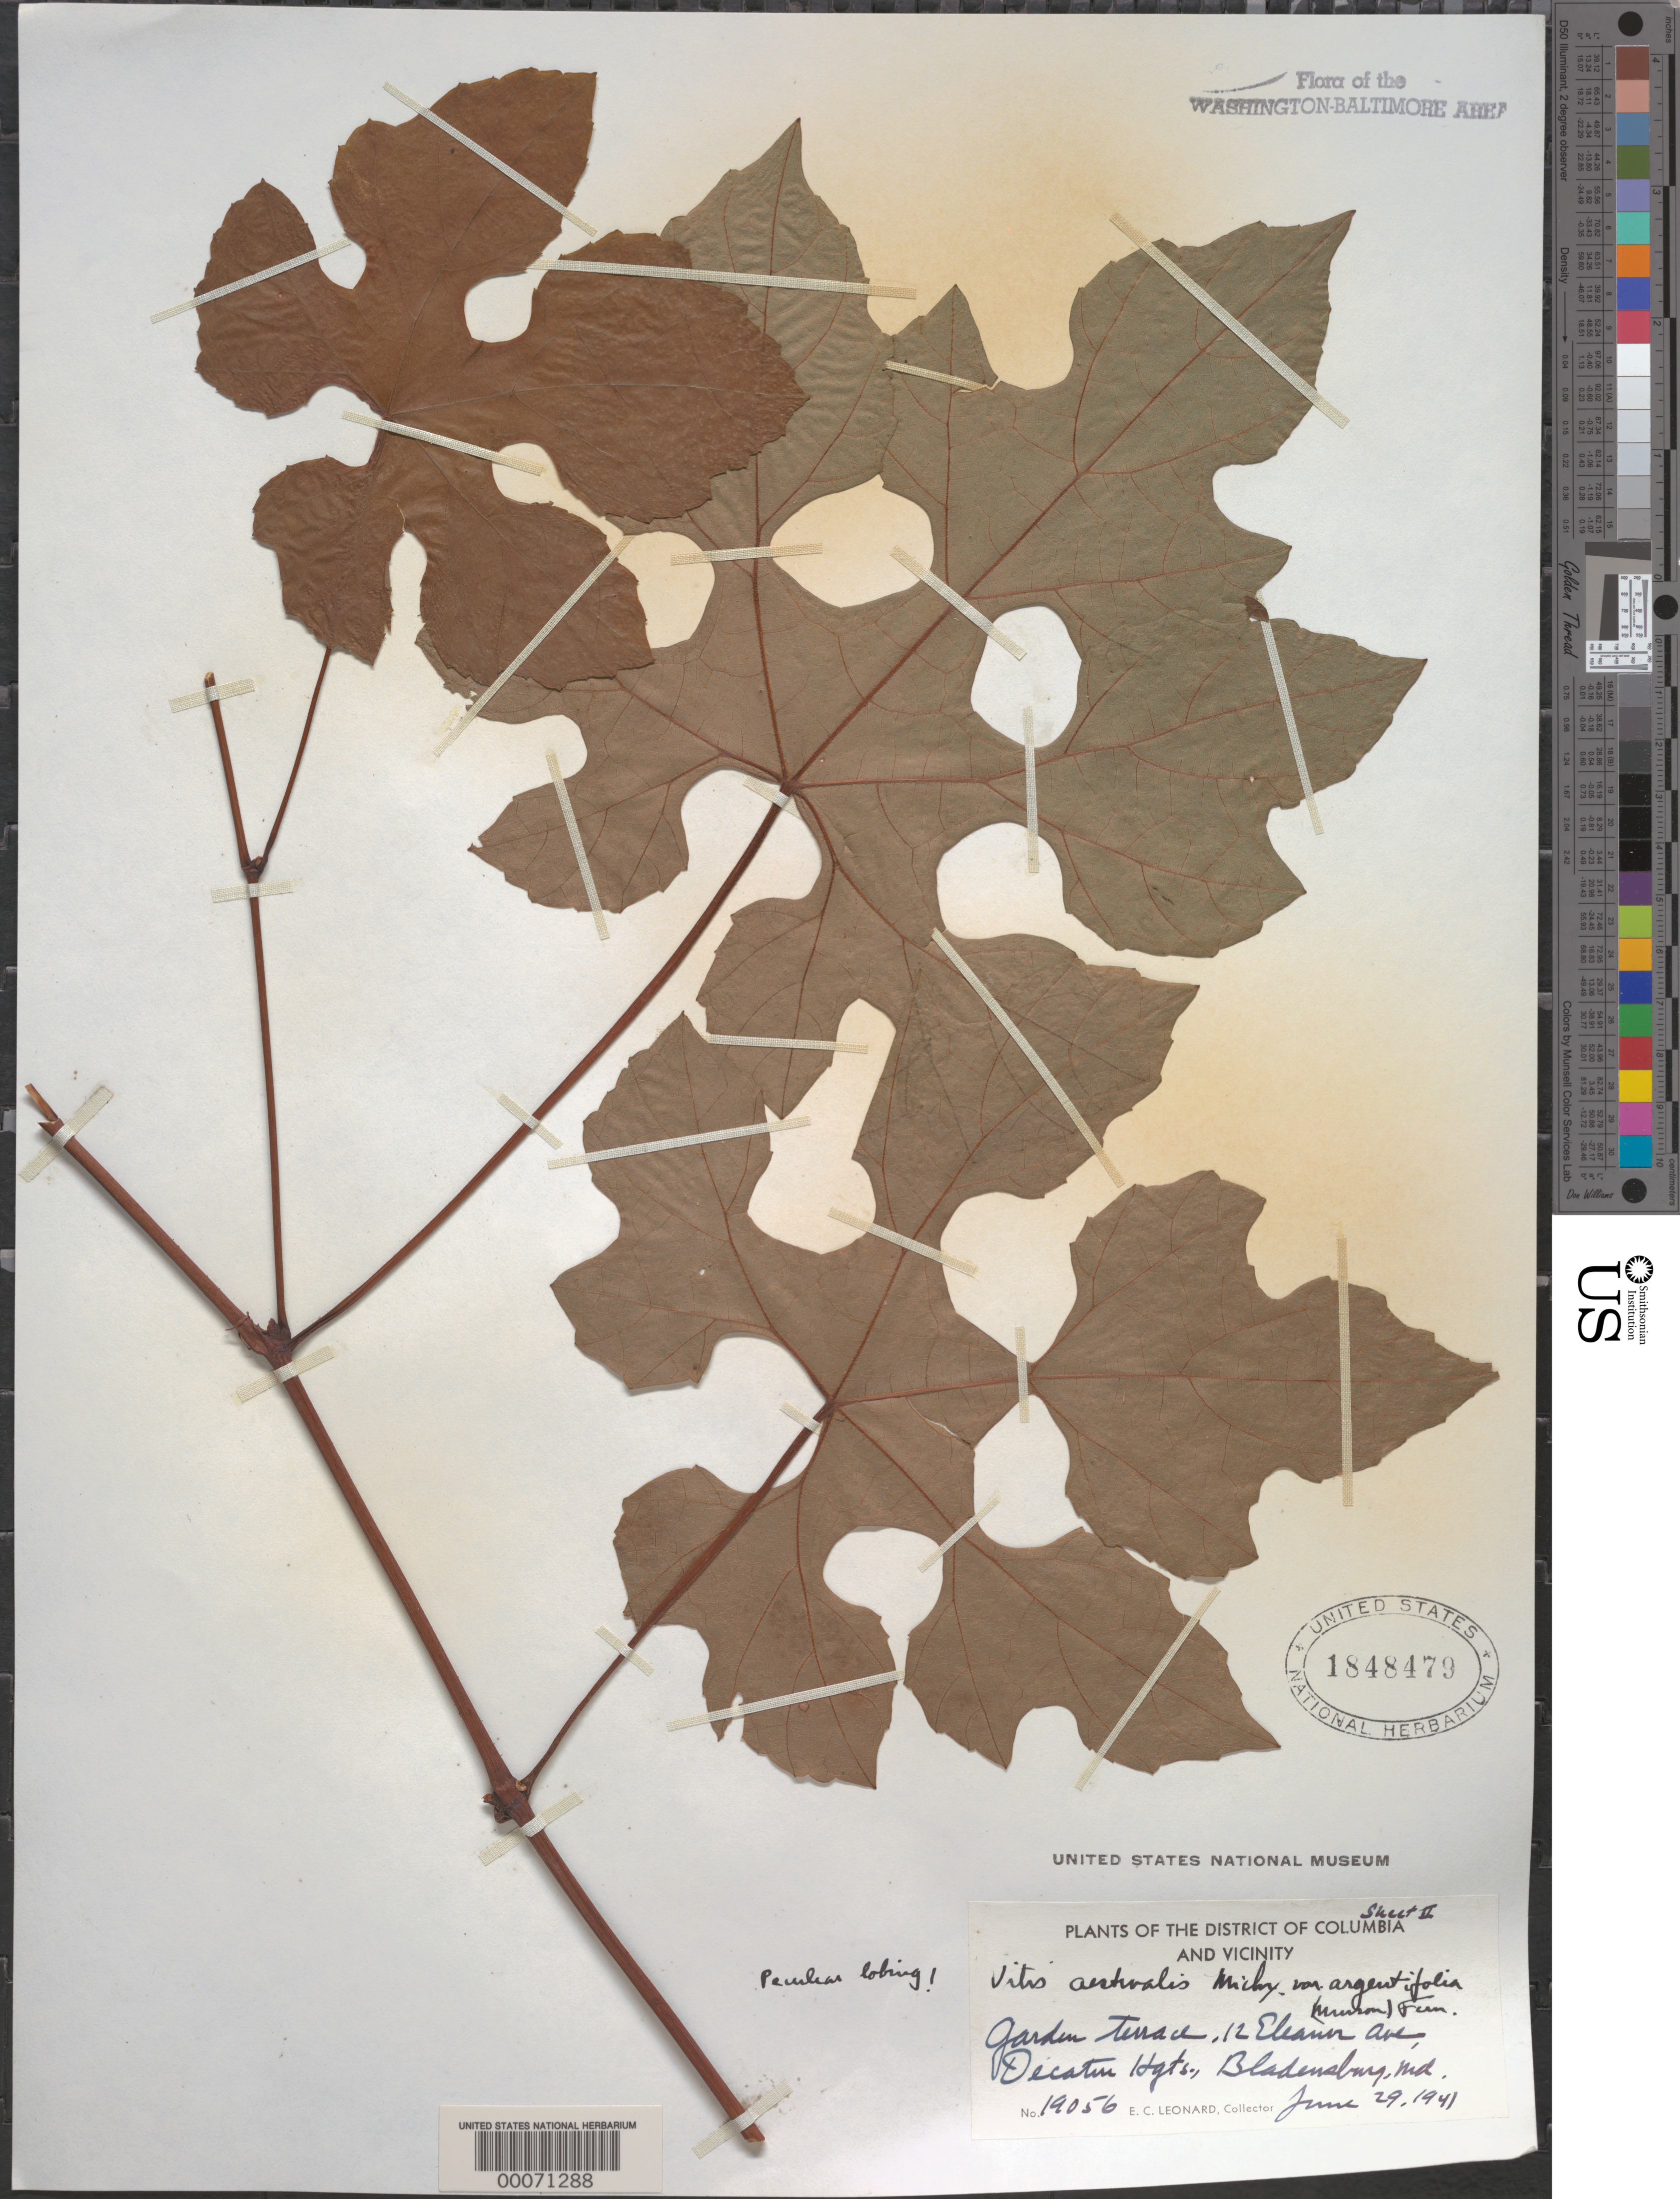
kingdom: Plantae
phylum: Tracheophyta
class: Magnoliopsida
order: Vitales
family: Vitaceae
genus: Vitis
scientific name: Vitis aestivalis var. argentifolia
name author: Michx.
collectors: E. C. Leonard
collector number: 19056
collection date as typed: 29 Jun 1941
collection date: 1941-06-29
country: United States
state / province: Maryland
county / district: Prince George's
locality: Decatur Heights, Bladensburg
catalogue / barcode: US 1848479